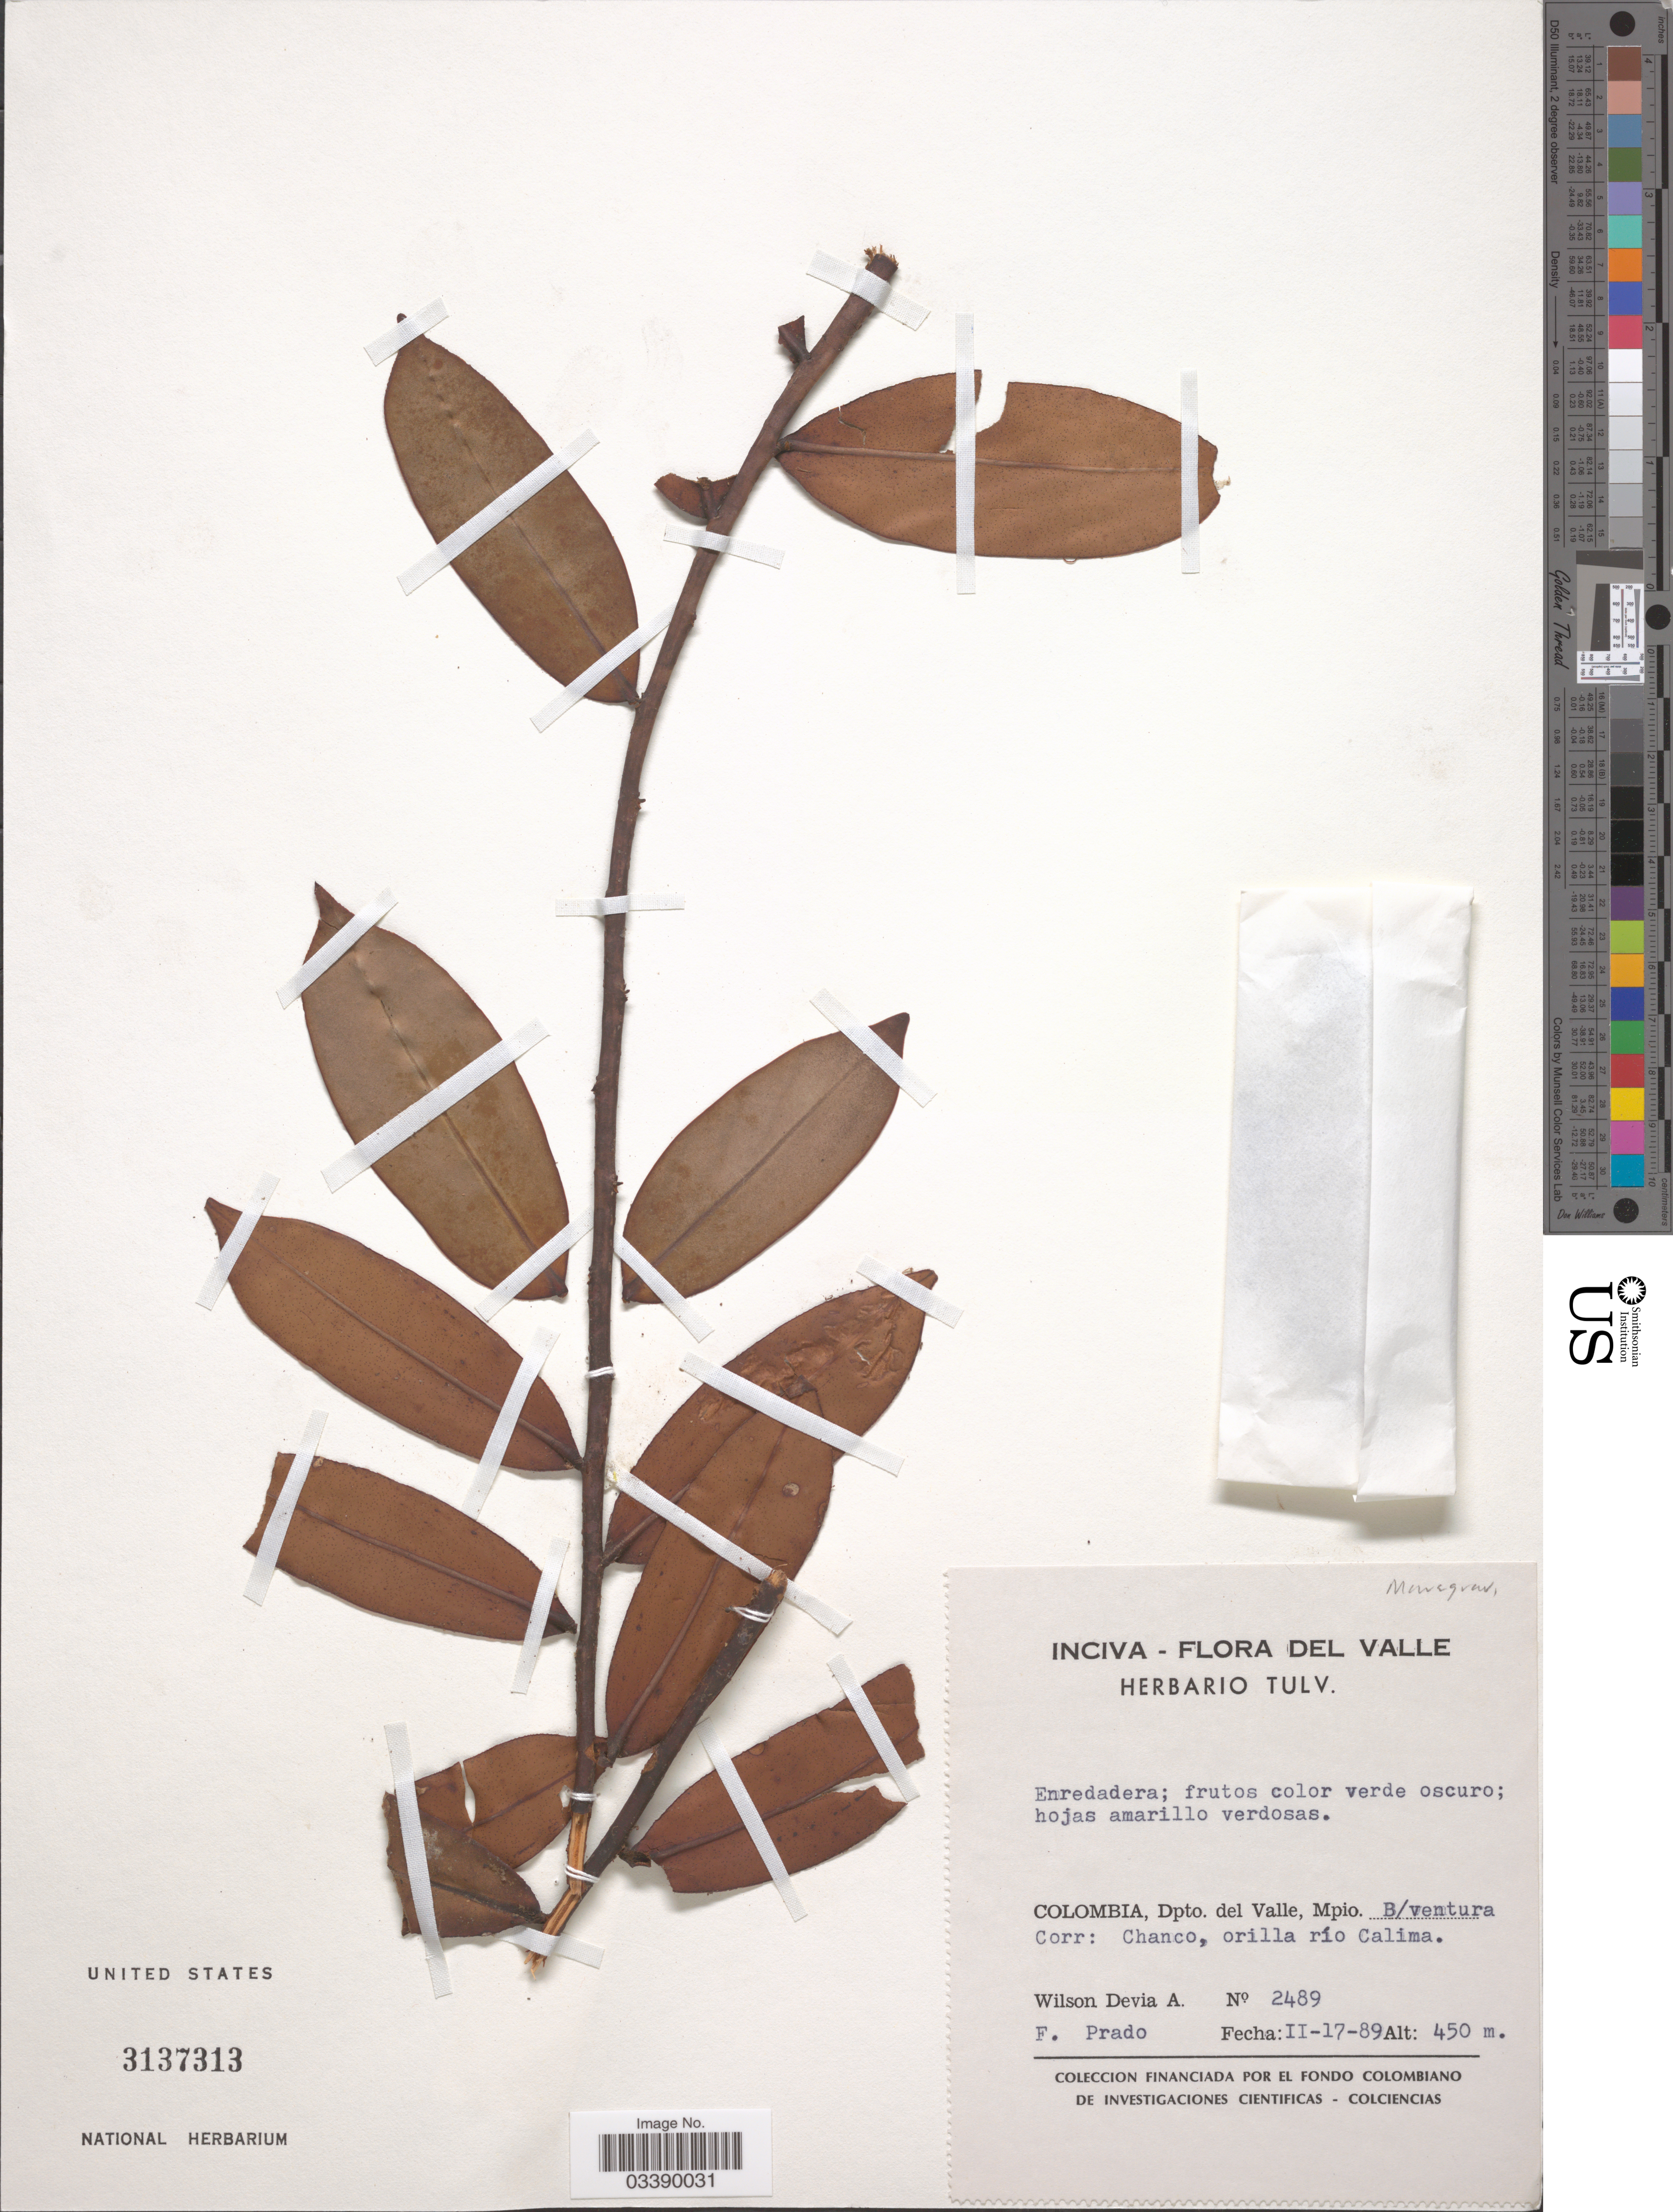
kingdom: Plantae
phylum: Tracheophyta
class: Magnoliopsida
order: Ericales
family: Marcgraviaceae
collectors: W. Devia A. & F. Prado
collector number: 2489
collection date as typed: Transcribed d/m/y: 17/2/89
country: Colombia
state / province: Valle del Cauca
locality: Del Valle. Dpto. del Valle, Mpio. B/ventura Corr: Chanco, orilla río Calima.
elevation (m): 450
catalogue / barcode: US 3137313